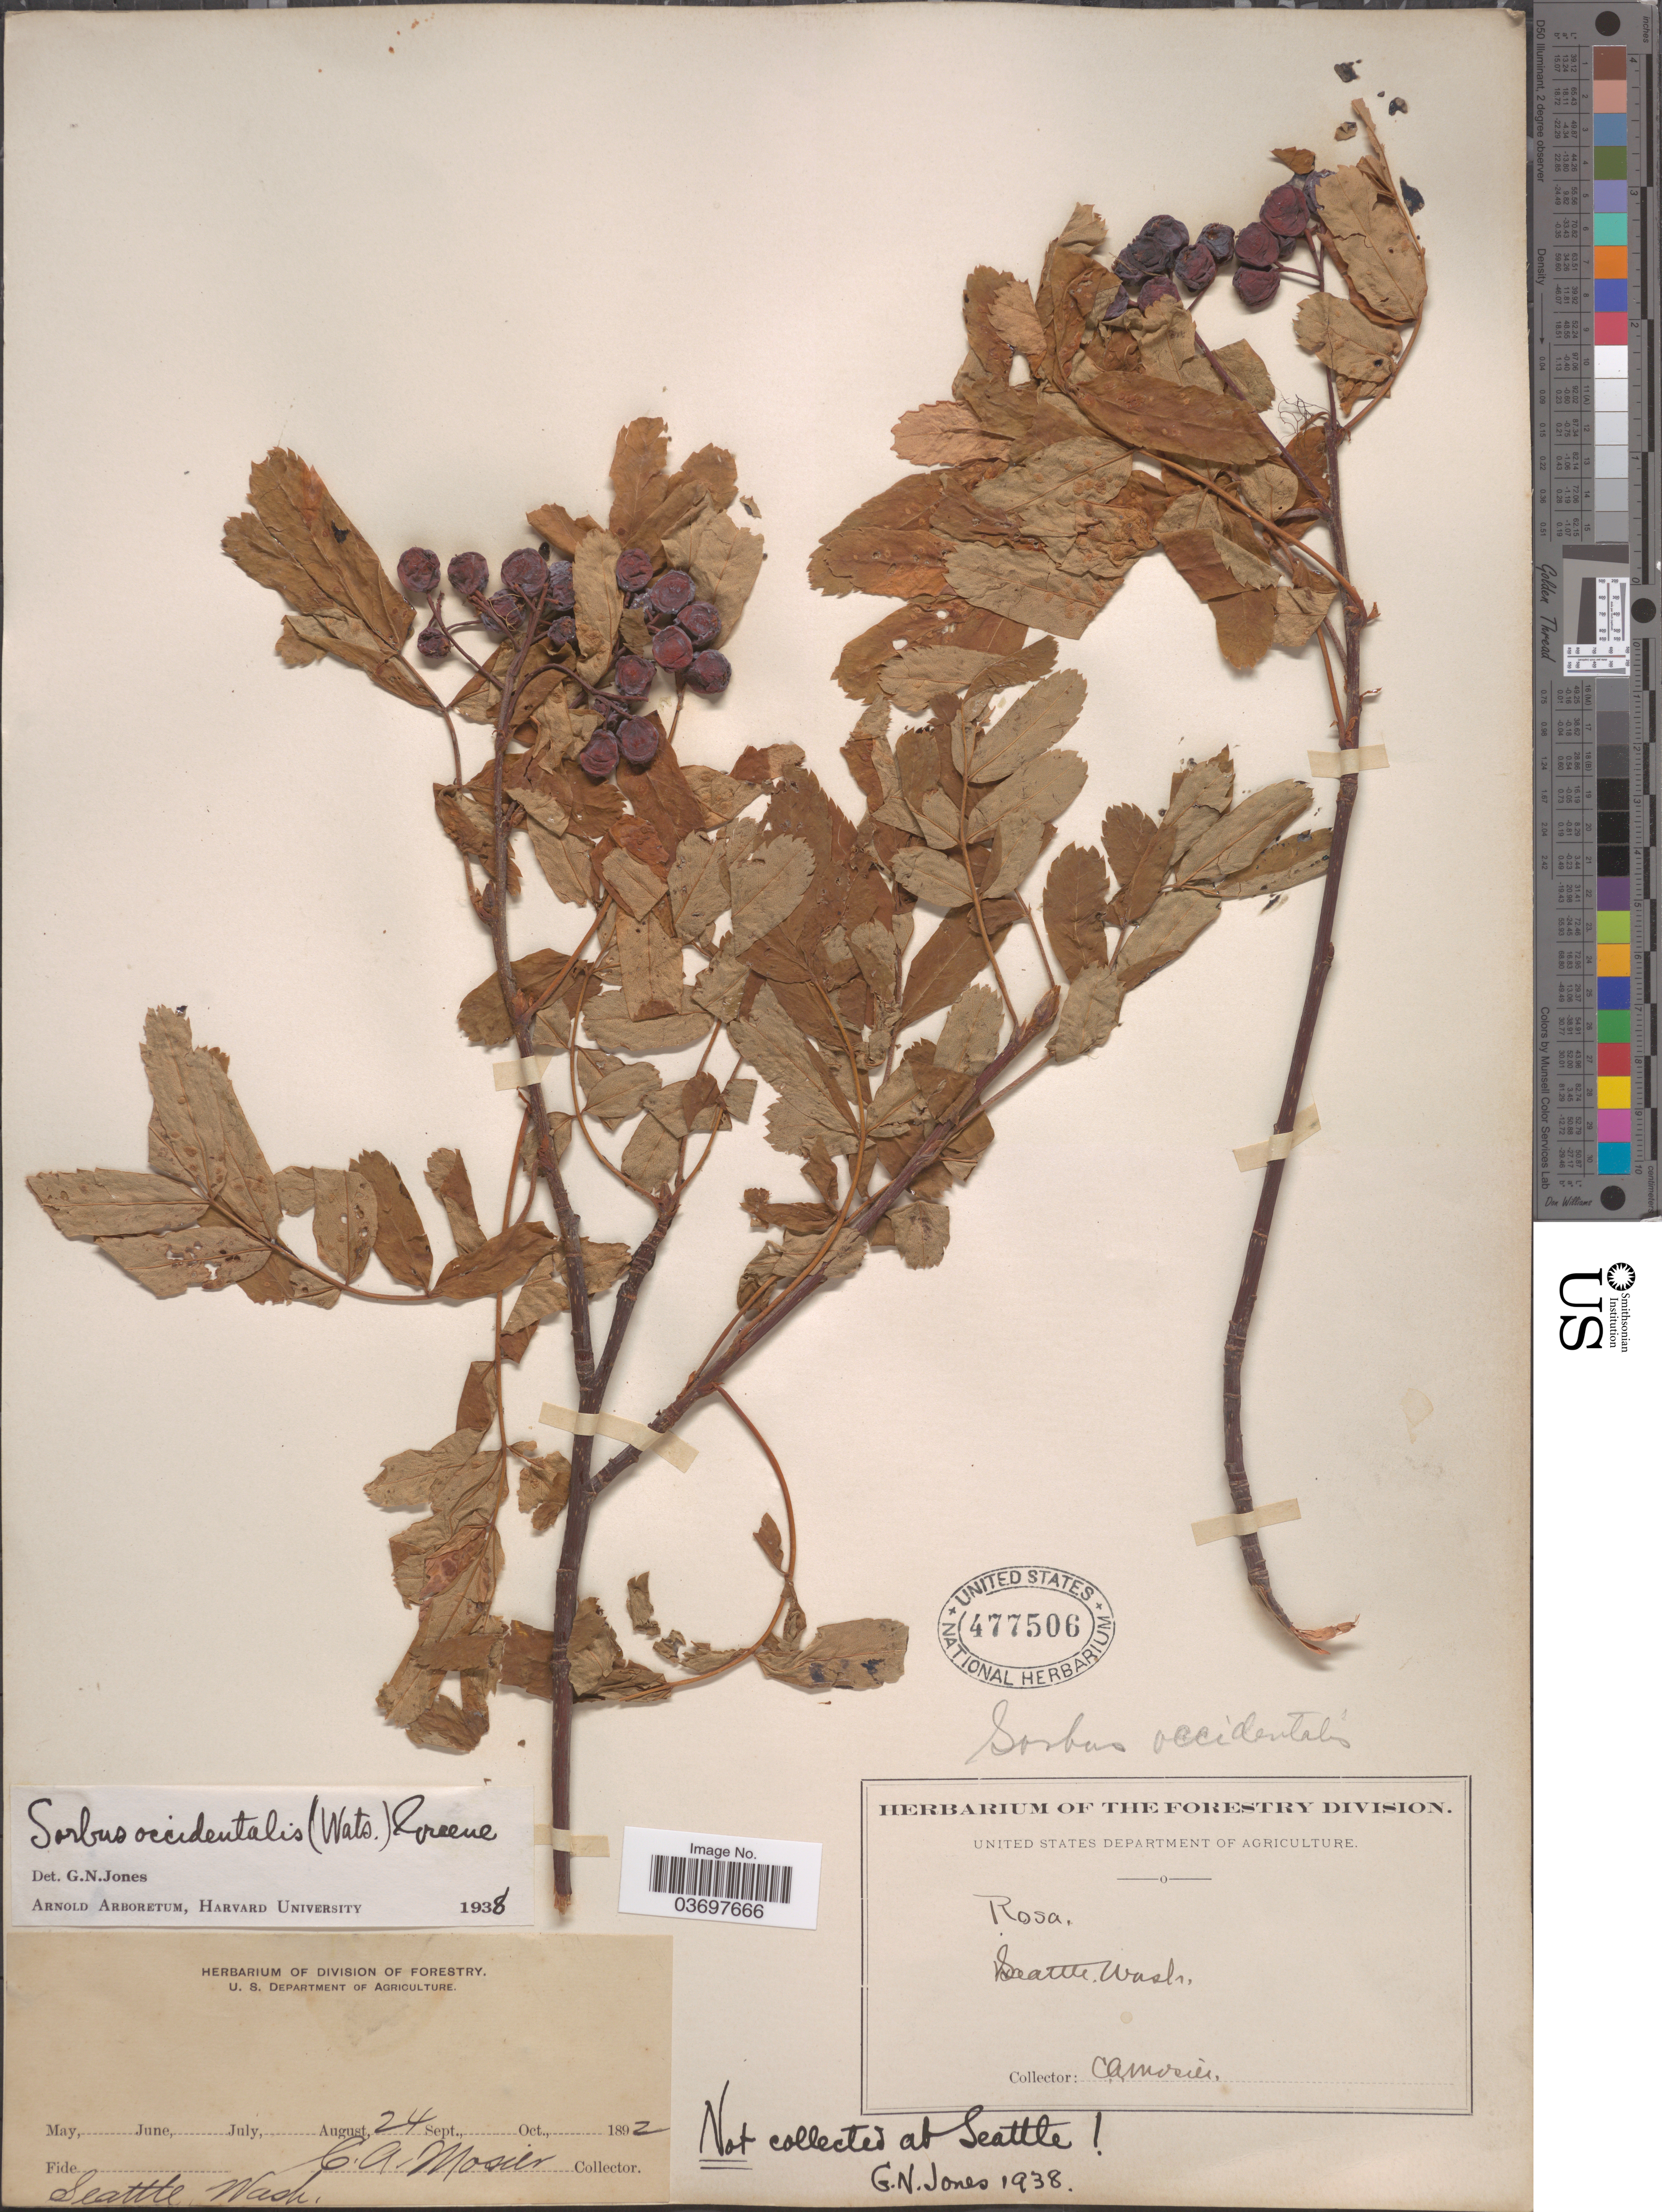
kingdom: Plantae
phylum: Tracheophyta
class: Magnoliopsida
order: Rosales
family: Rosaceae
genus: Sorbus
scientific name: Sorbus pumila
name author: Raf.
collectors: C. A. Mosier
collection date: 1892-08-24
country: United States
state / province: Washington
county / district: King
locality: Seattle.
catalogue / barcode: US 477506